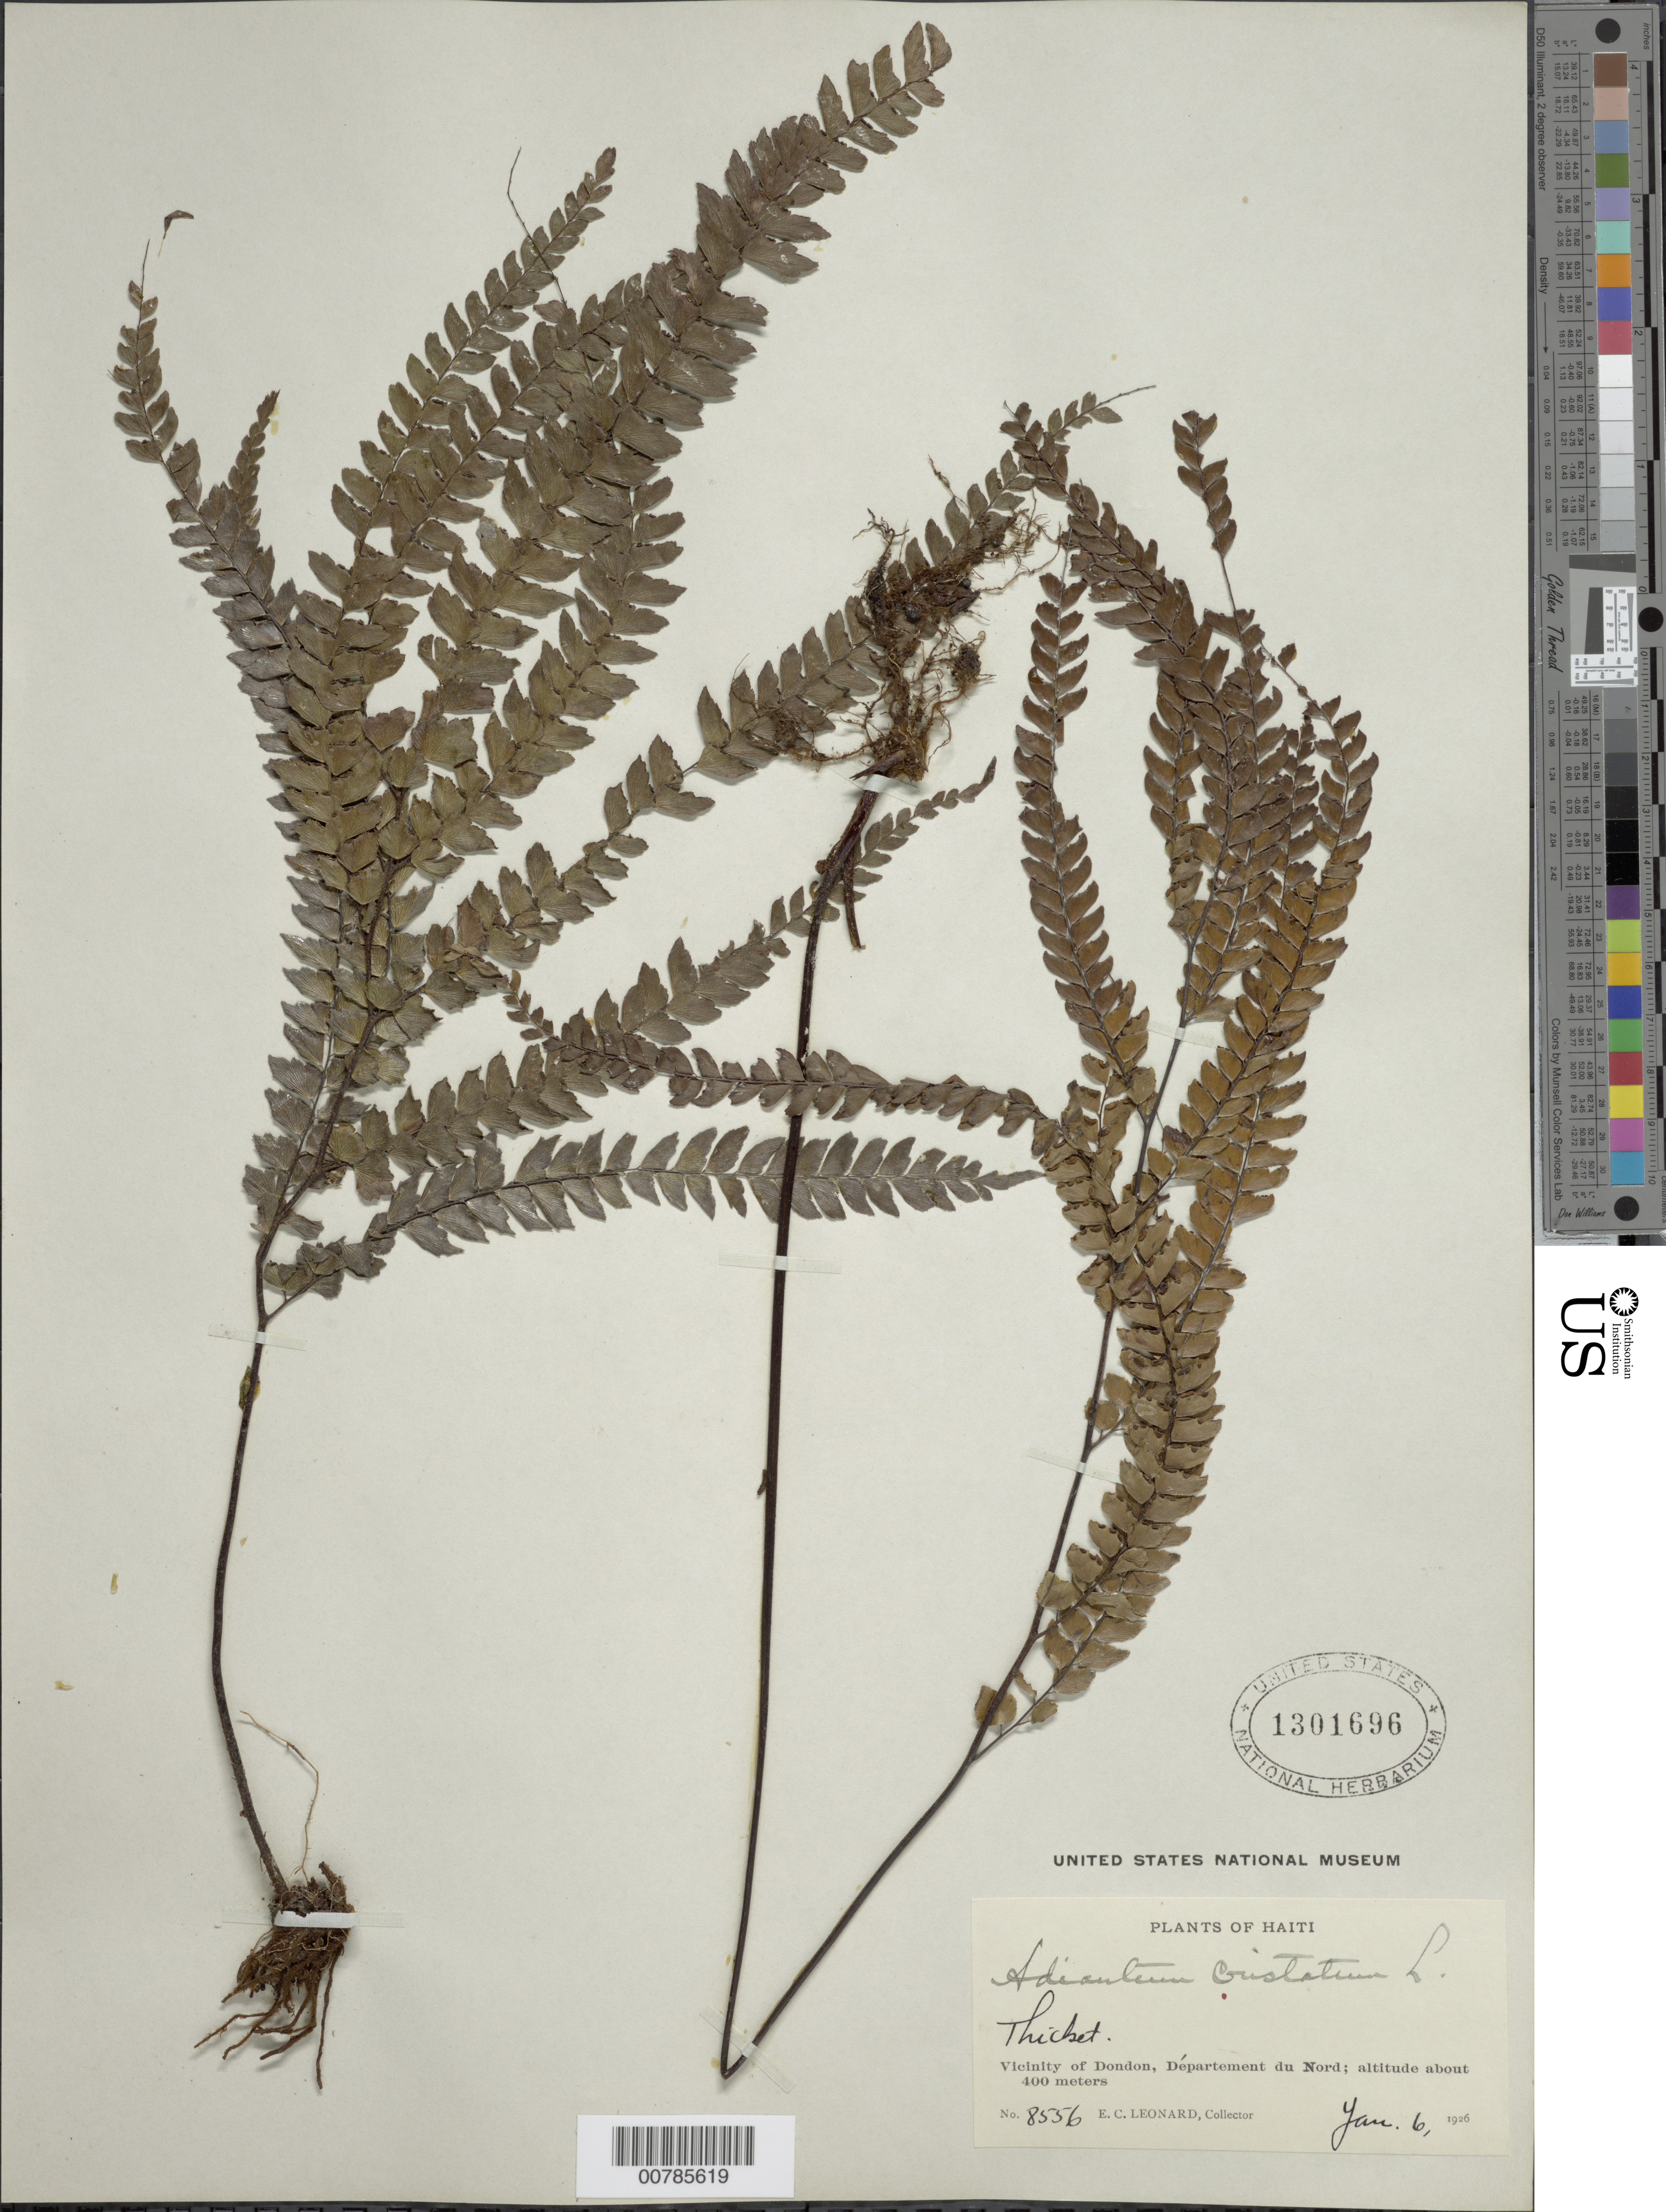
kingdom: Plantae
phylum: Tracheophyta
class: Polypodiopsida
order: Polypodiales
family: Pteridaceae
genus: Adiantum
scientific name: Adiantum pyramidale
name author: (L.) Willd.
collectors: E. C. Leonard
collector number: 8556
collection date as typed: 06 Jan 1926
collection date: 1926-01-06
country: Haiti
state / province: Nord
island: Hispaniola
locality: Dondon, vicinity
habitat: Thicket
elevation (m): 400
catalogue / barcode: US 1301696